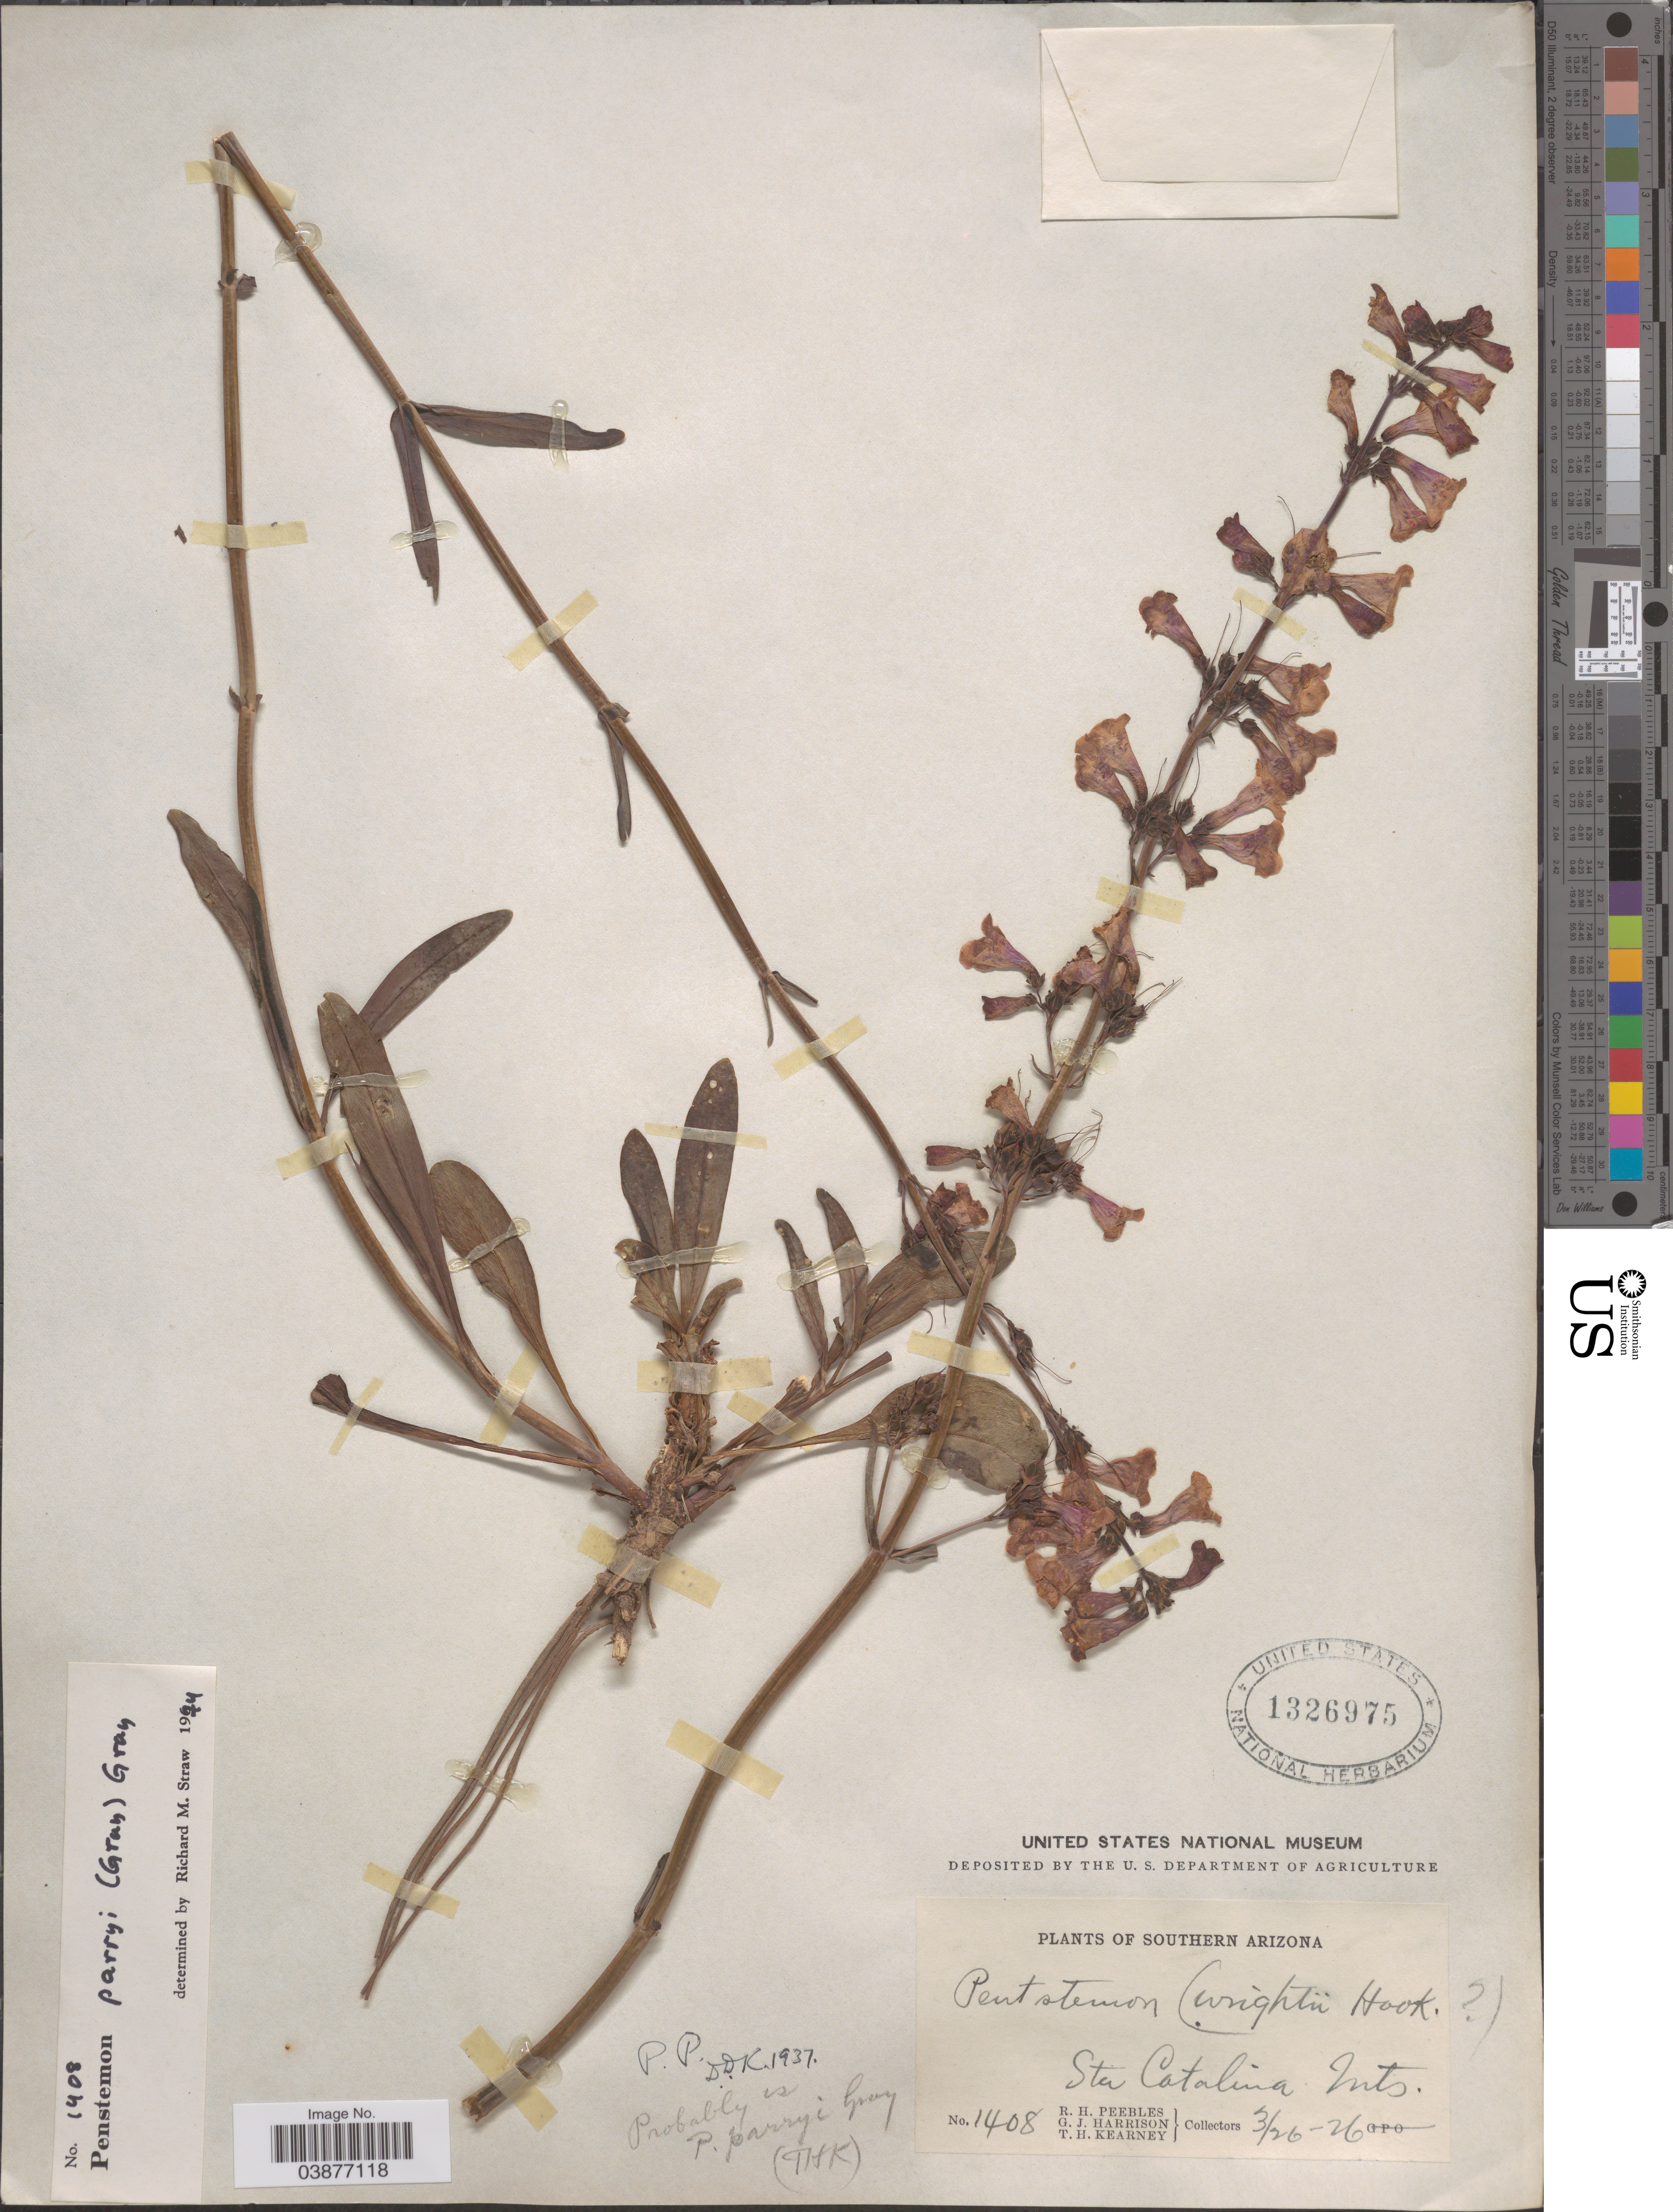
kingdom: Plantae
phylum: Tracheophyta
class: Magnoliopsida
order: Lamiales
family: Plantaginaceae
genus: Penstemon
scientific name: Penstemon parryi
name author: A. Gray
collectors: R. H. Peebles, G. J. Harrison & T. H. Kearney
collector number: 1408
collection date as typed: Transcribed d/m/y: 26/3/26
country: United States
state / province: Arizona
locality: Southern Arizona. Sta Catalina Mts.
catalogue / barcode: US 1326975